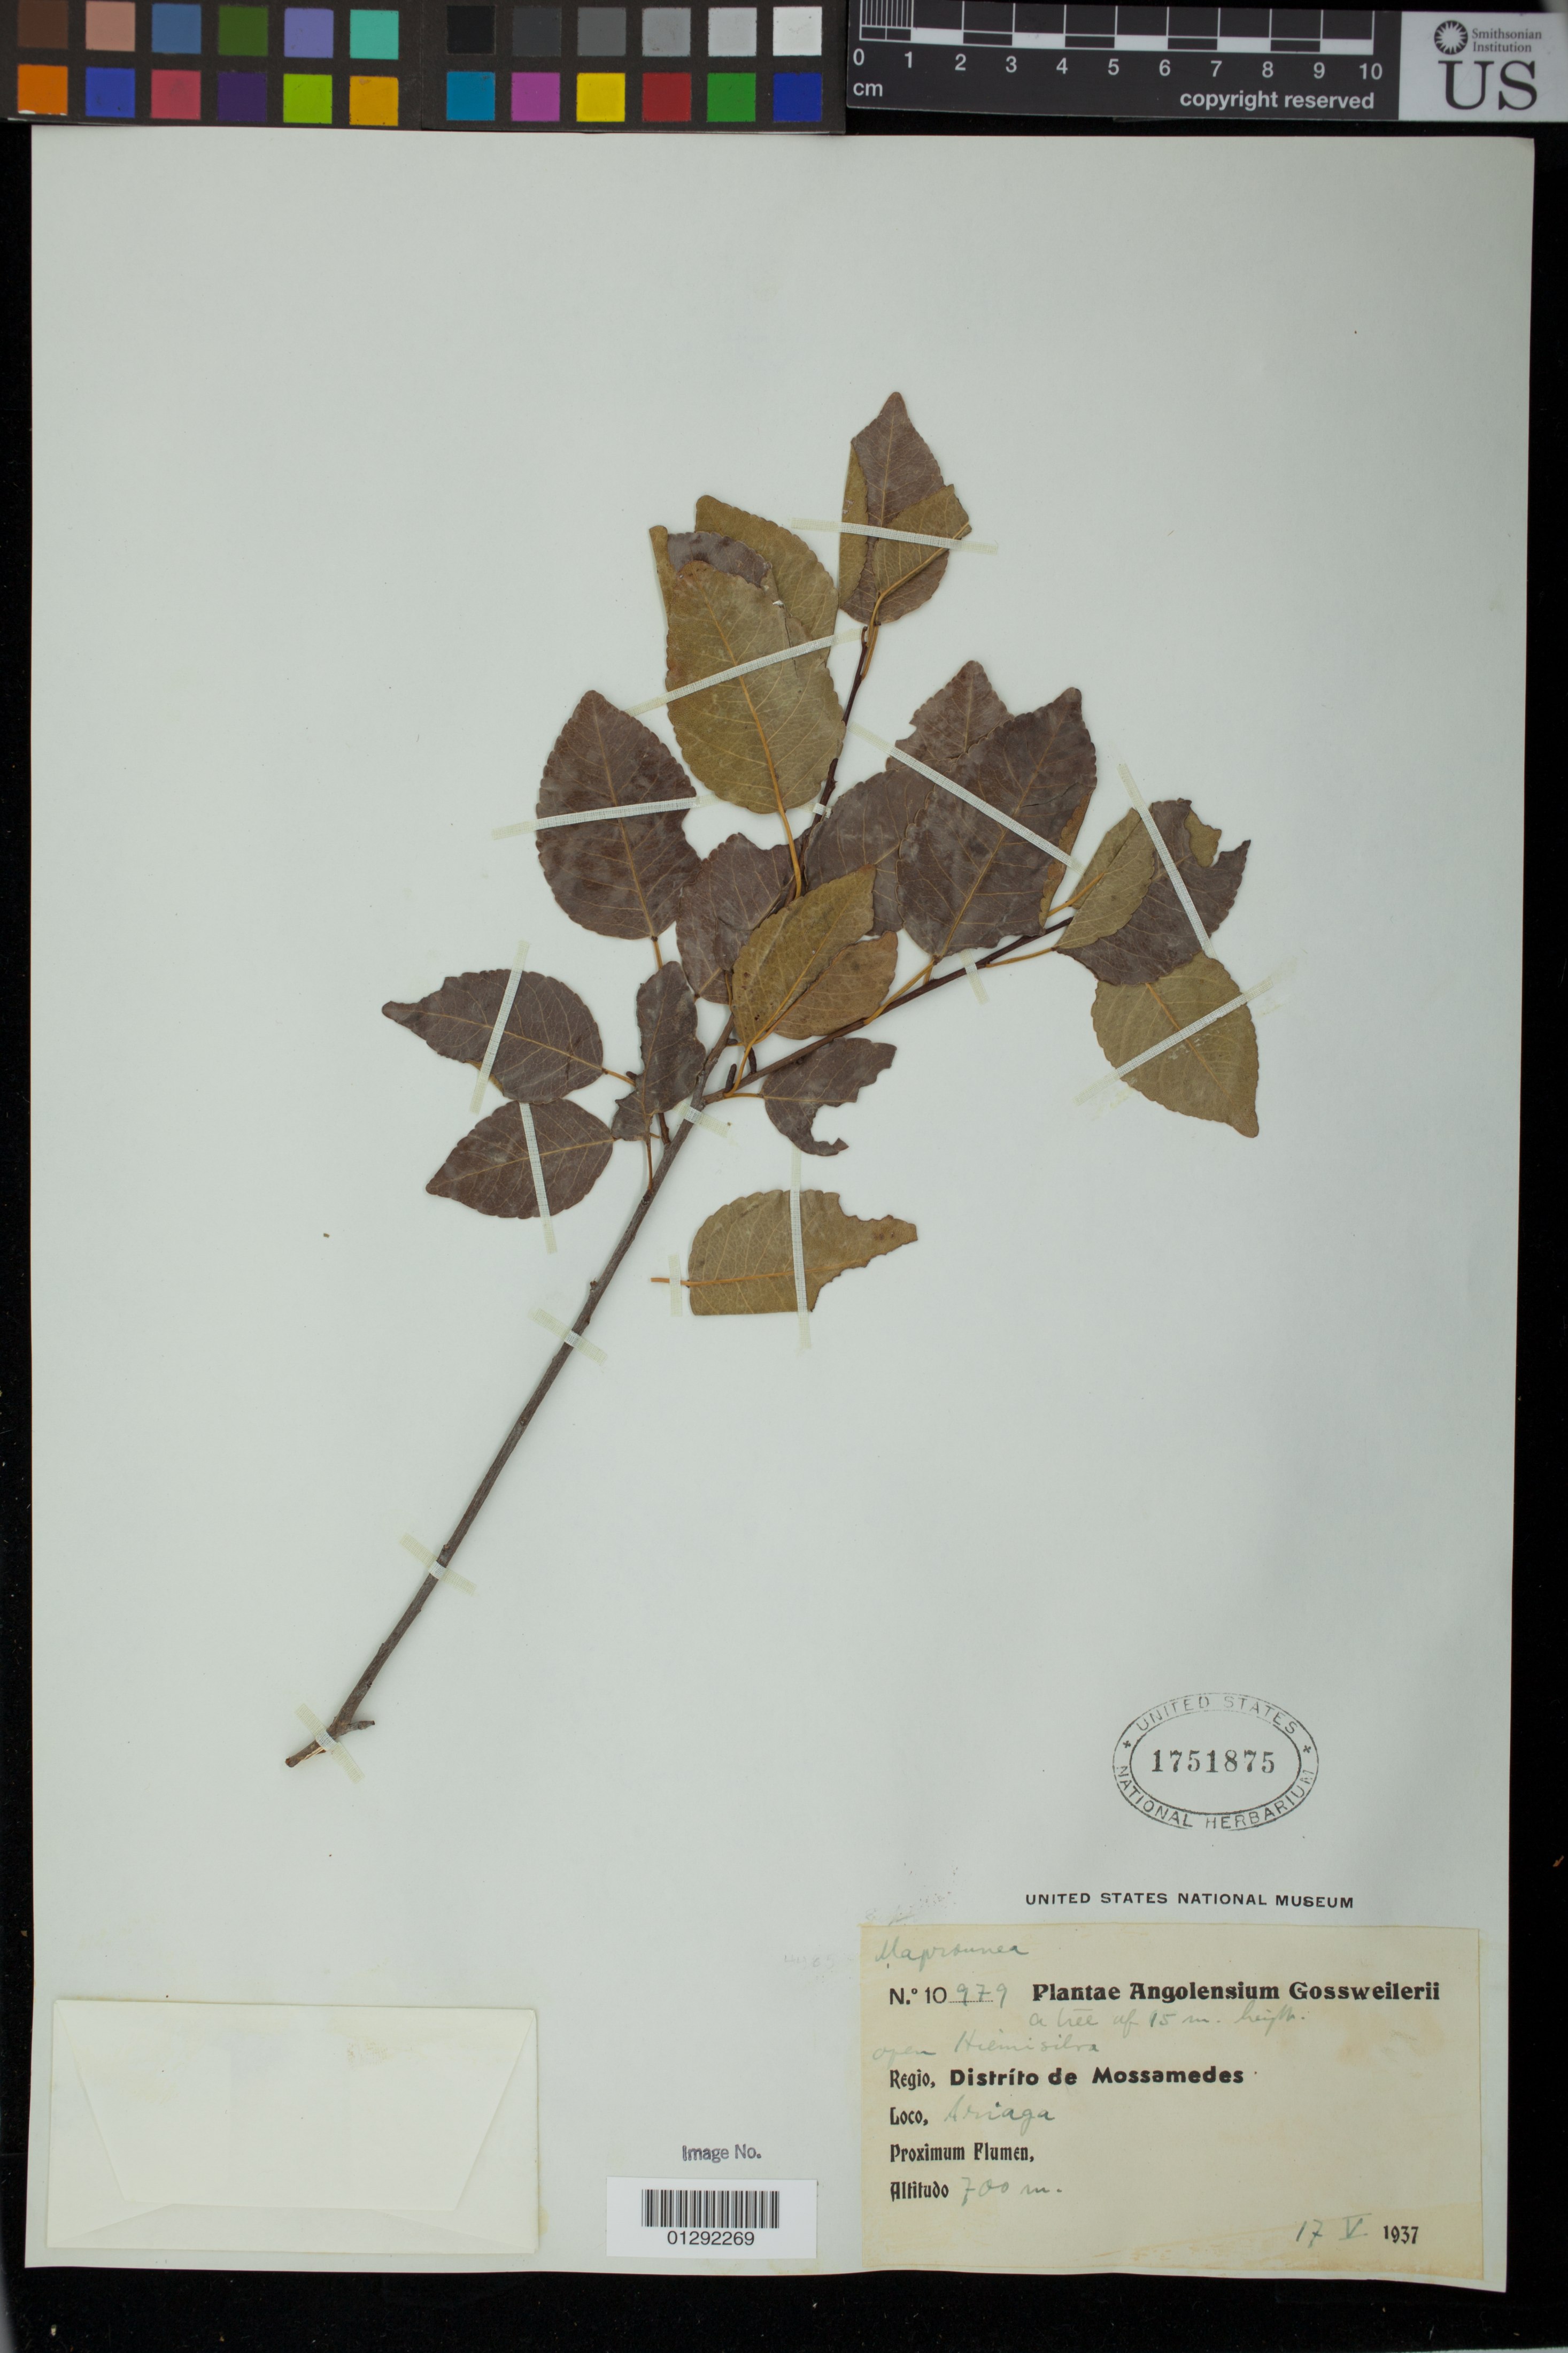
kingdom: Plantae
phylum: Tracheophyta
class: Magnoliopsida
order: Malpighiales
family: Euphorbiaceae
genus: Excoecaria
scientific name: Excoecaria africana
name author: (Sond.) Müll. Arg.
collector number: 10979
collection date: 1937-05-17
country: Angola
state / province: Namibe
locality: Distrito de Mossamedes. Vriaga.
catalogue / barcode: US 1751875